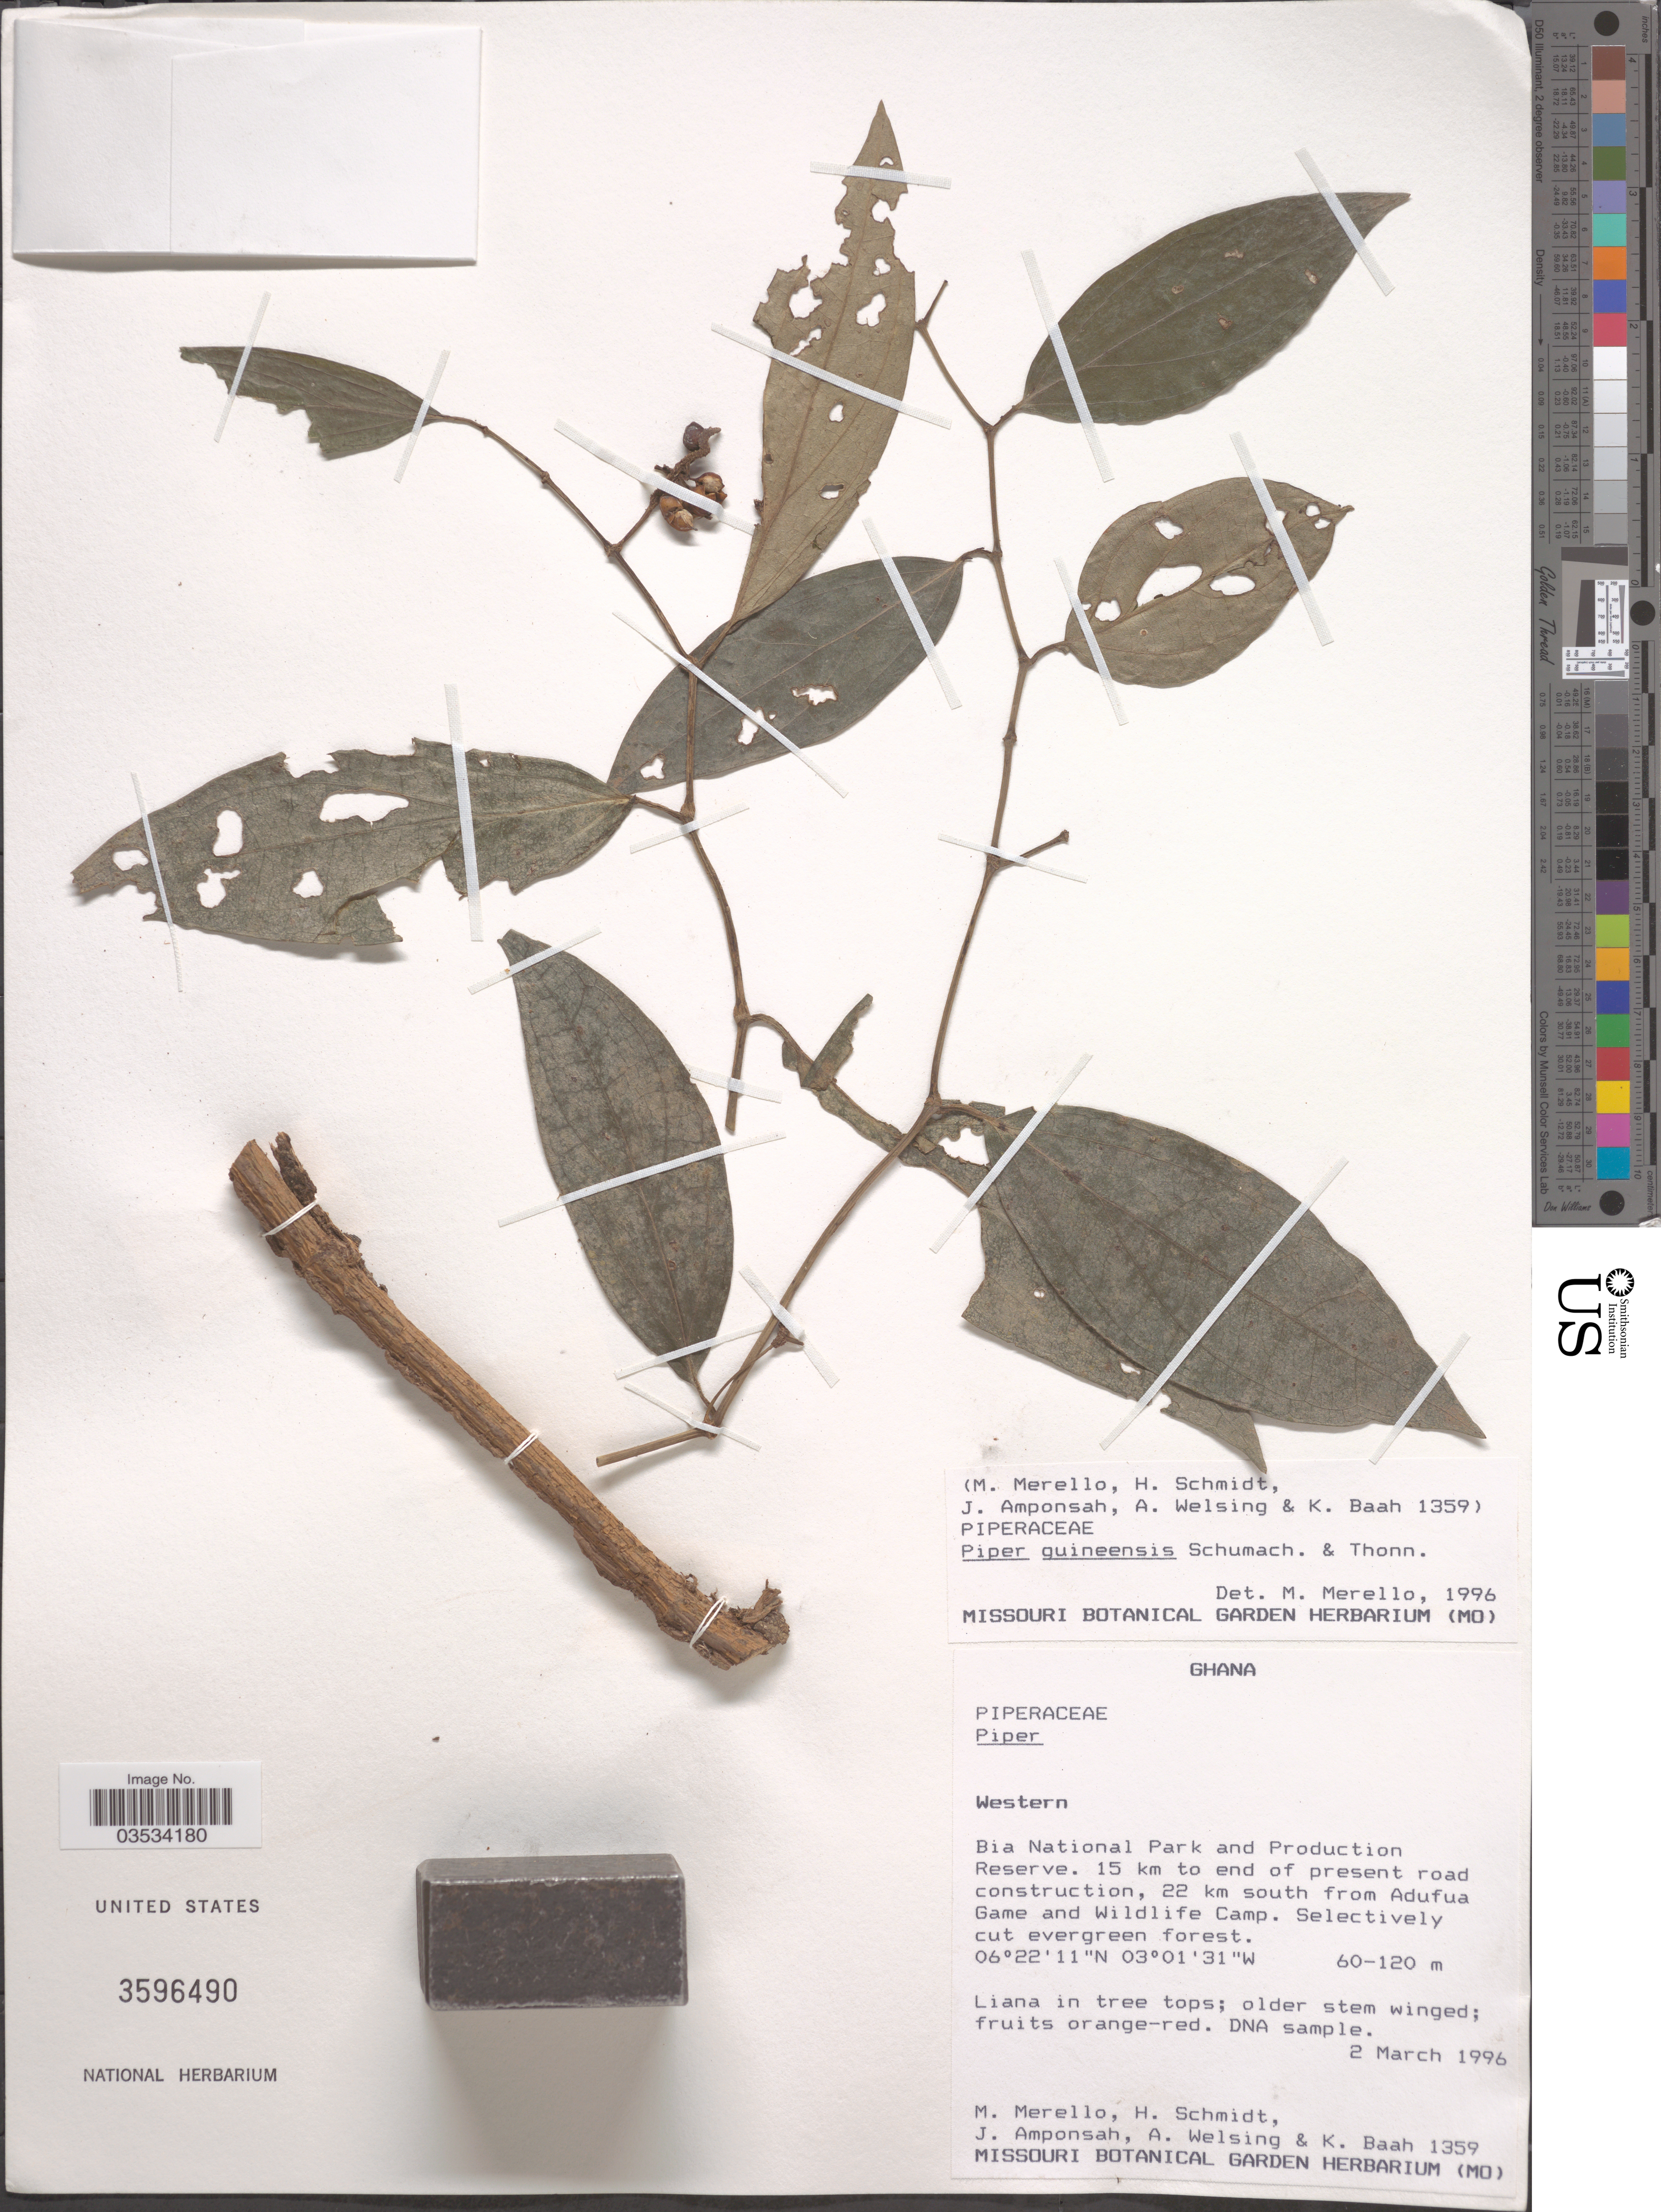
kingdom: Plantae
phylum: Tracheophyta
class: Magnoliopsida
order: Piperales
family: Piperaceae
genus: Piper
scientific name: Piper guineense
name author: Schumach. & Thonn.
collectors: M. Merello, H. Schmidt, J. Amponsah, A. Welsing & K. Baah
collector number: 1359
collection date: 1996-03-02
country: Ghana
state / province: Western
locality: Bia National Park and Production Reserve. 15 km to end of present road construction, 22 km south from Adufua Game and Wildlife Camp.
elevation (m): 60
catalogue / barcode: US 3596490